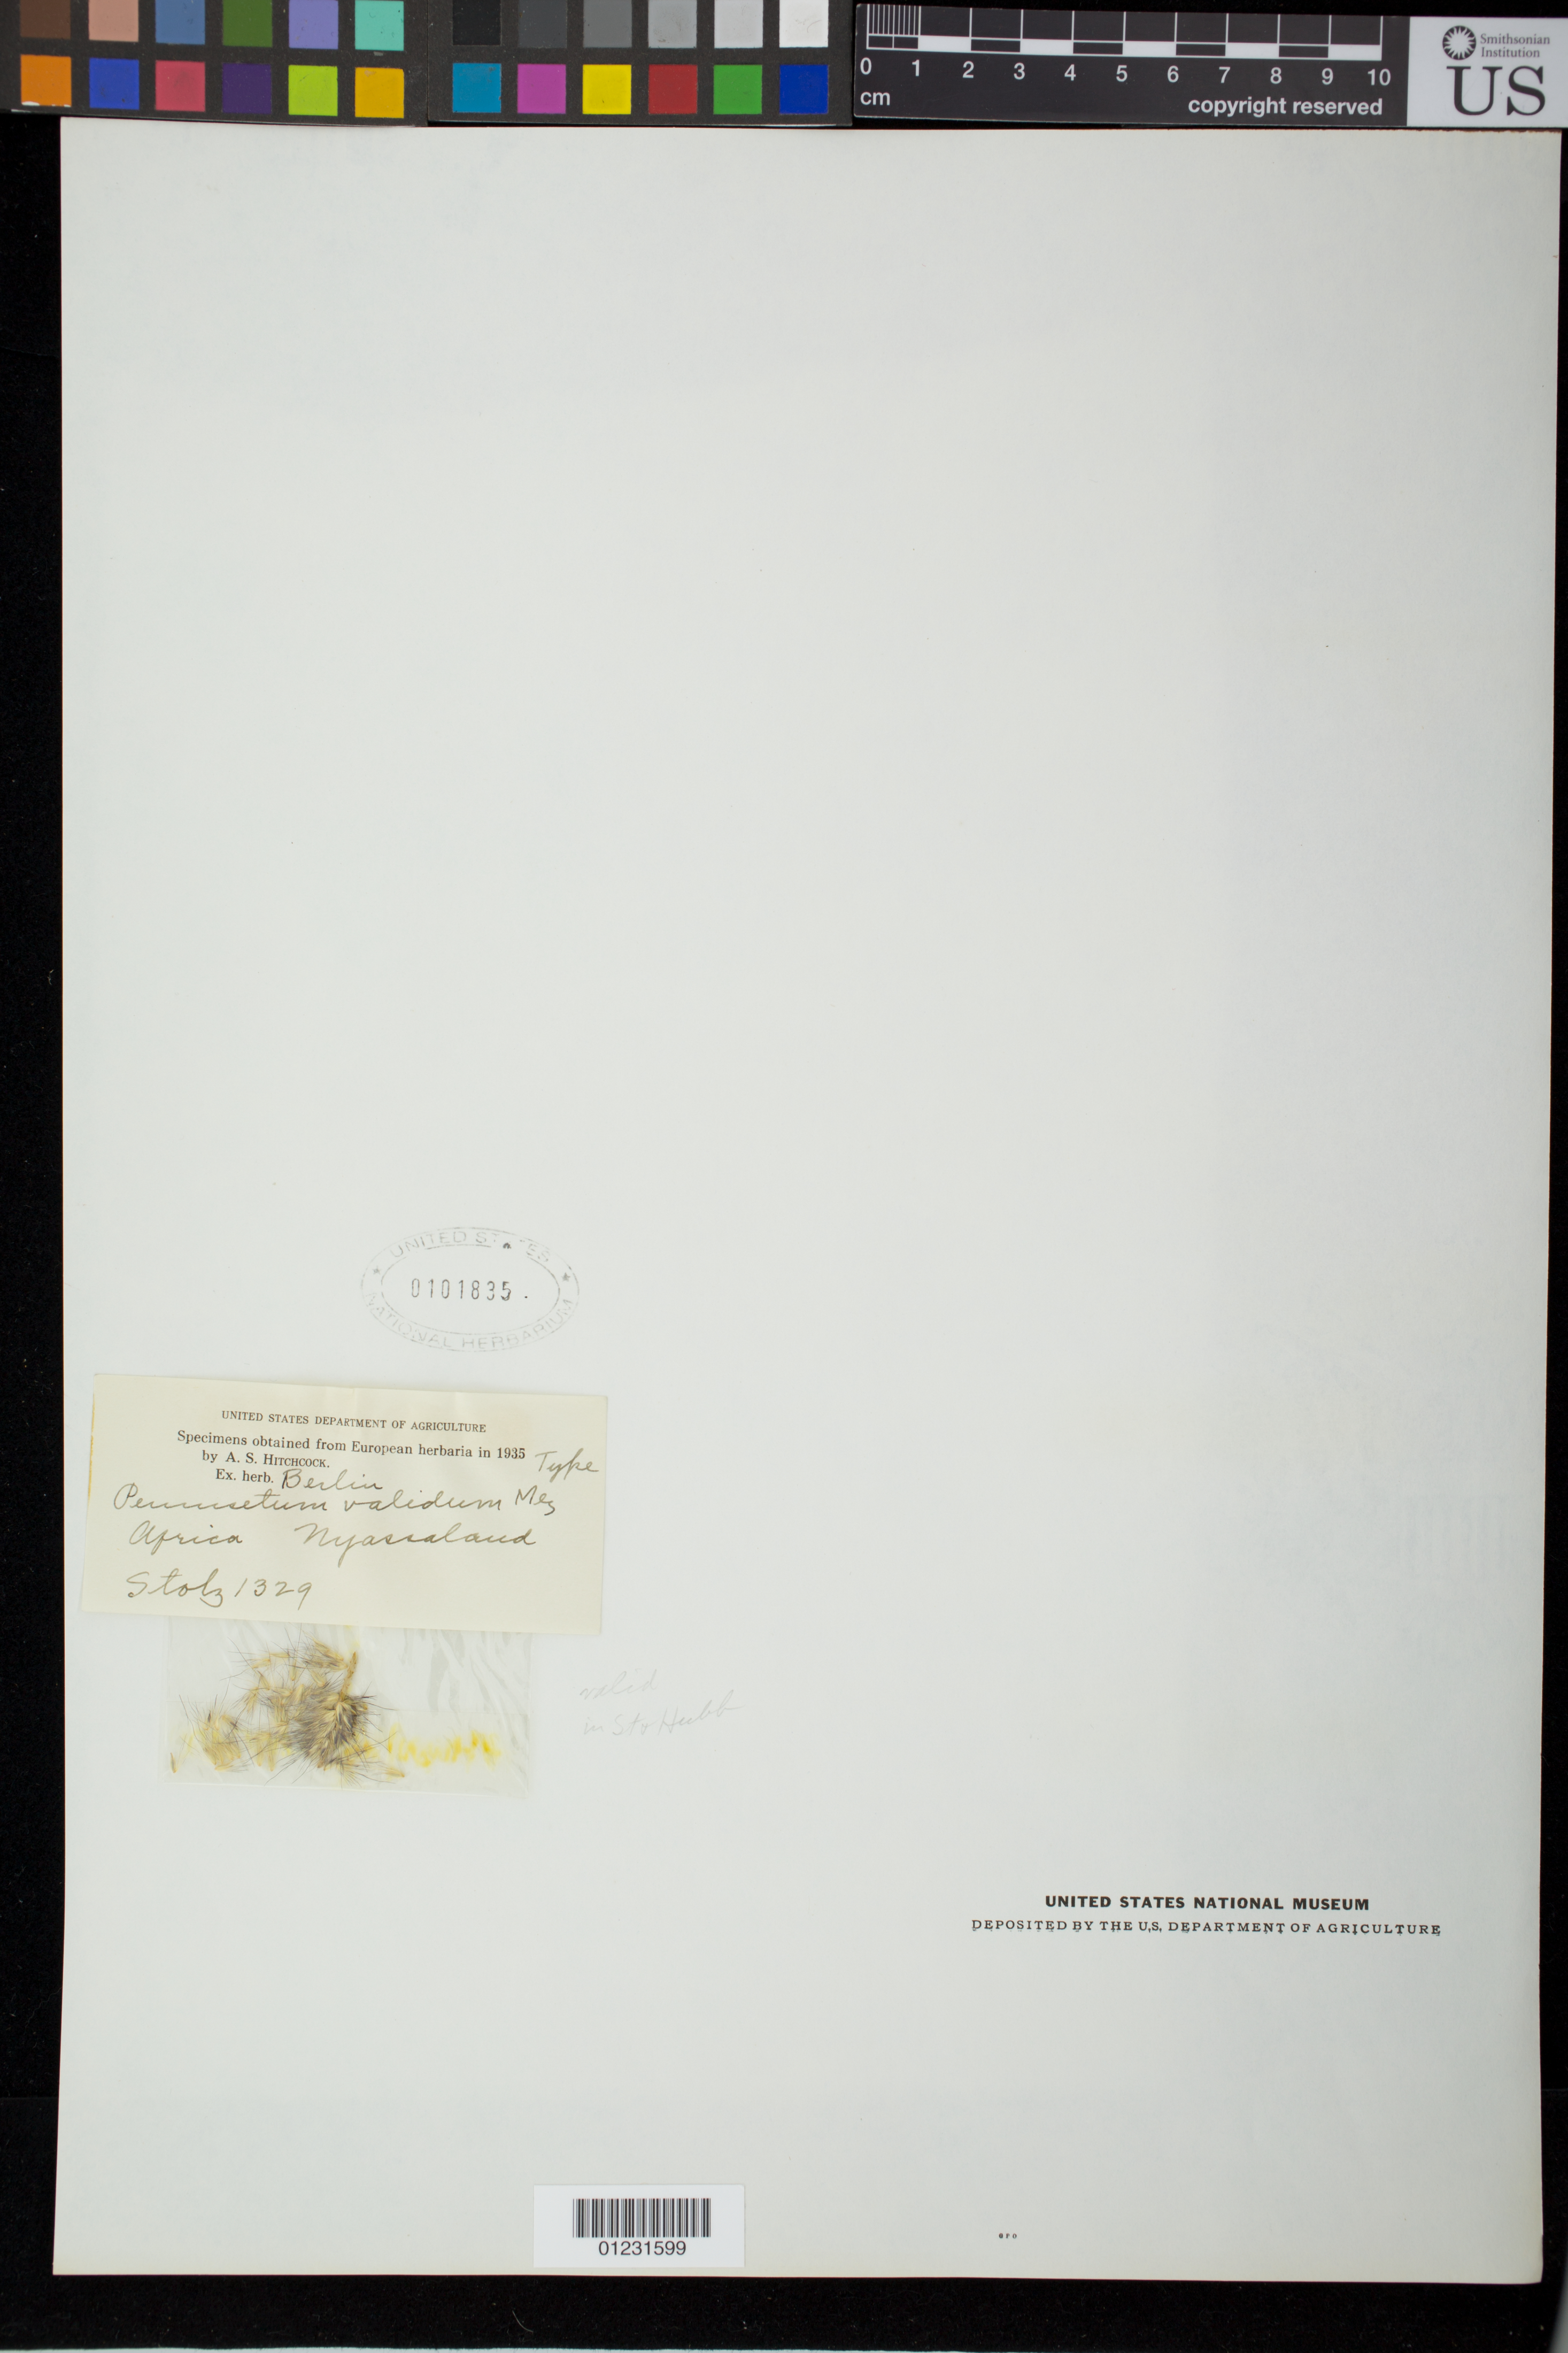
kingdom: Plantae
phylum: Tracheophyta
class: Liliopsida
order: Poales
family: Poaceae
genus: Pennisetum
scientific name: Pennisetum validum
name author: Mez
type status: Type Collection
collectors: A. Stolz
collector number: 1329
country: Malawi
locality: Nyassaland.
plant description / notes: Fragmentary material of type specimen ex herb. Berlin.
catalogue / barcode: US 101835